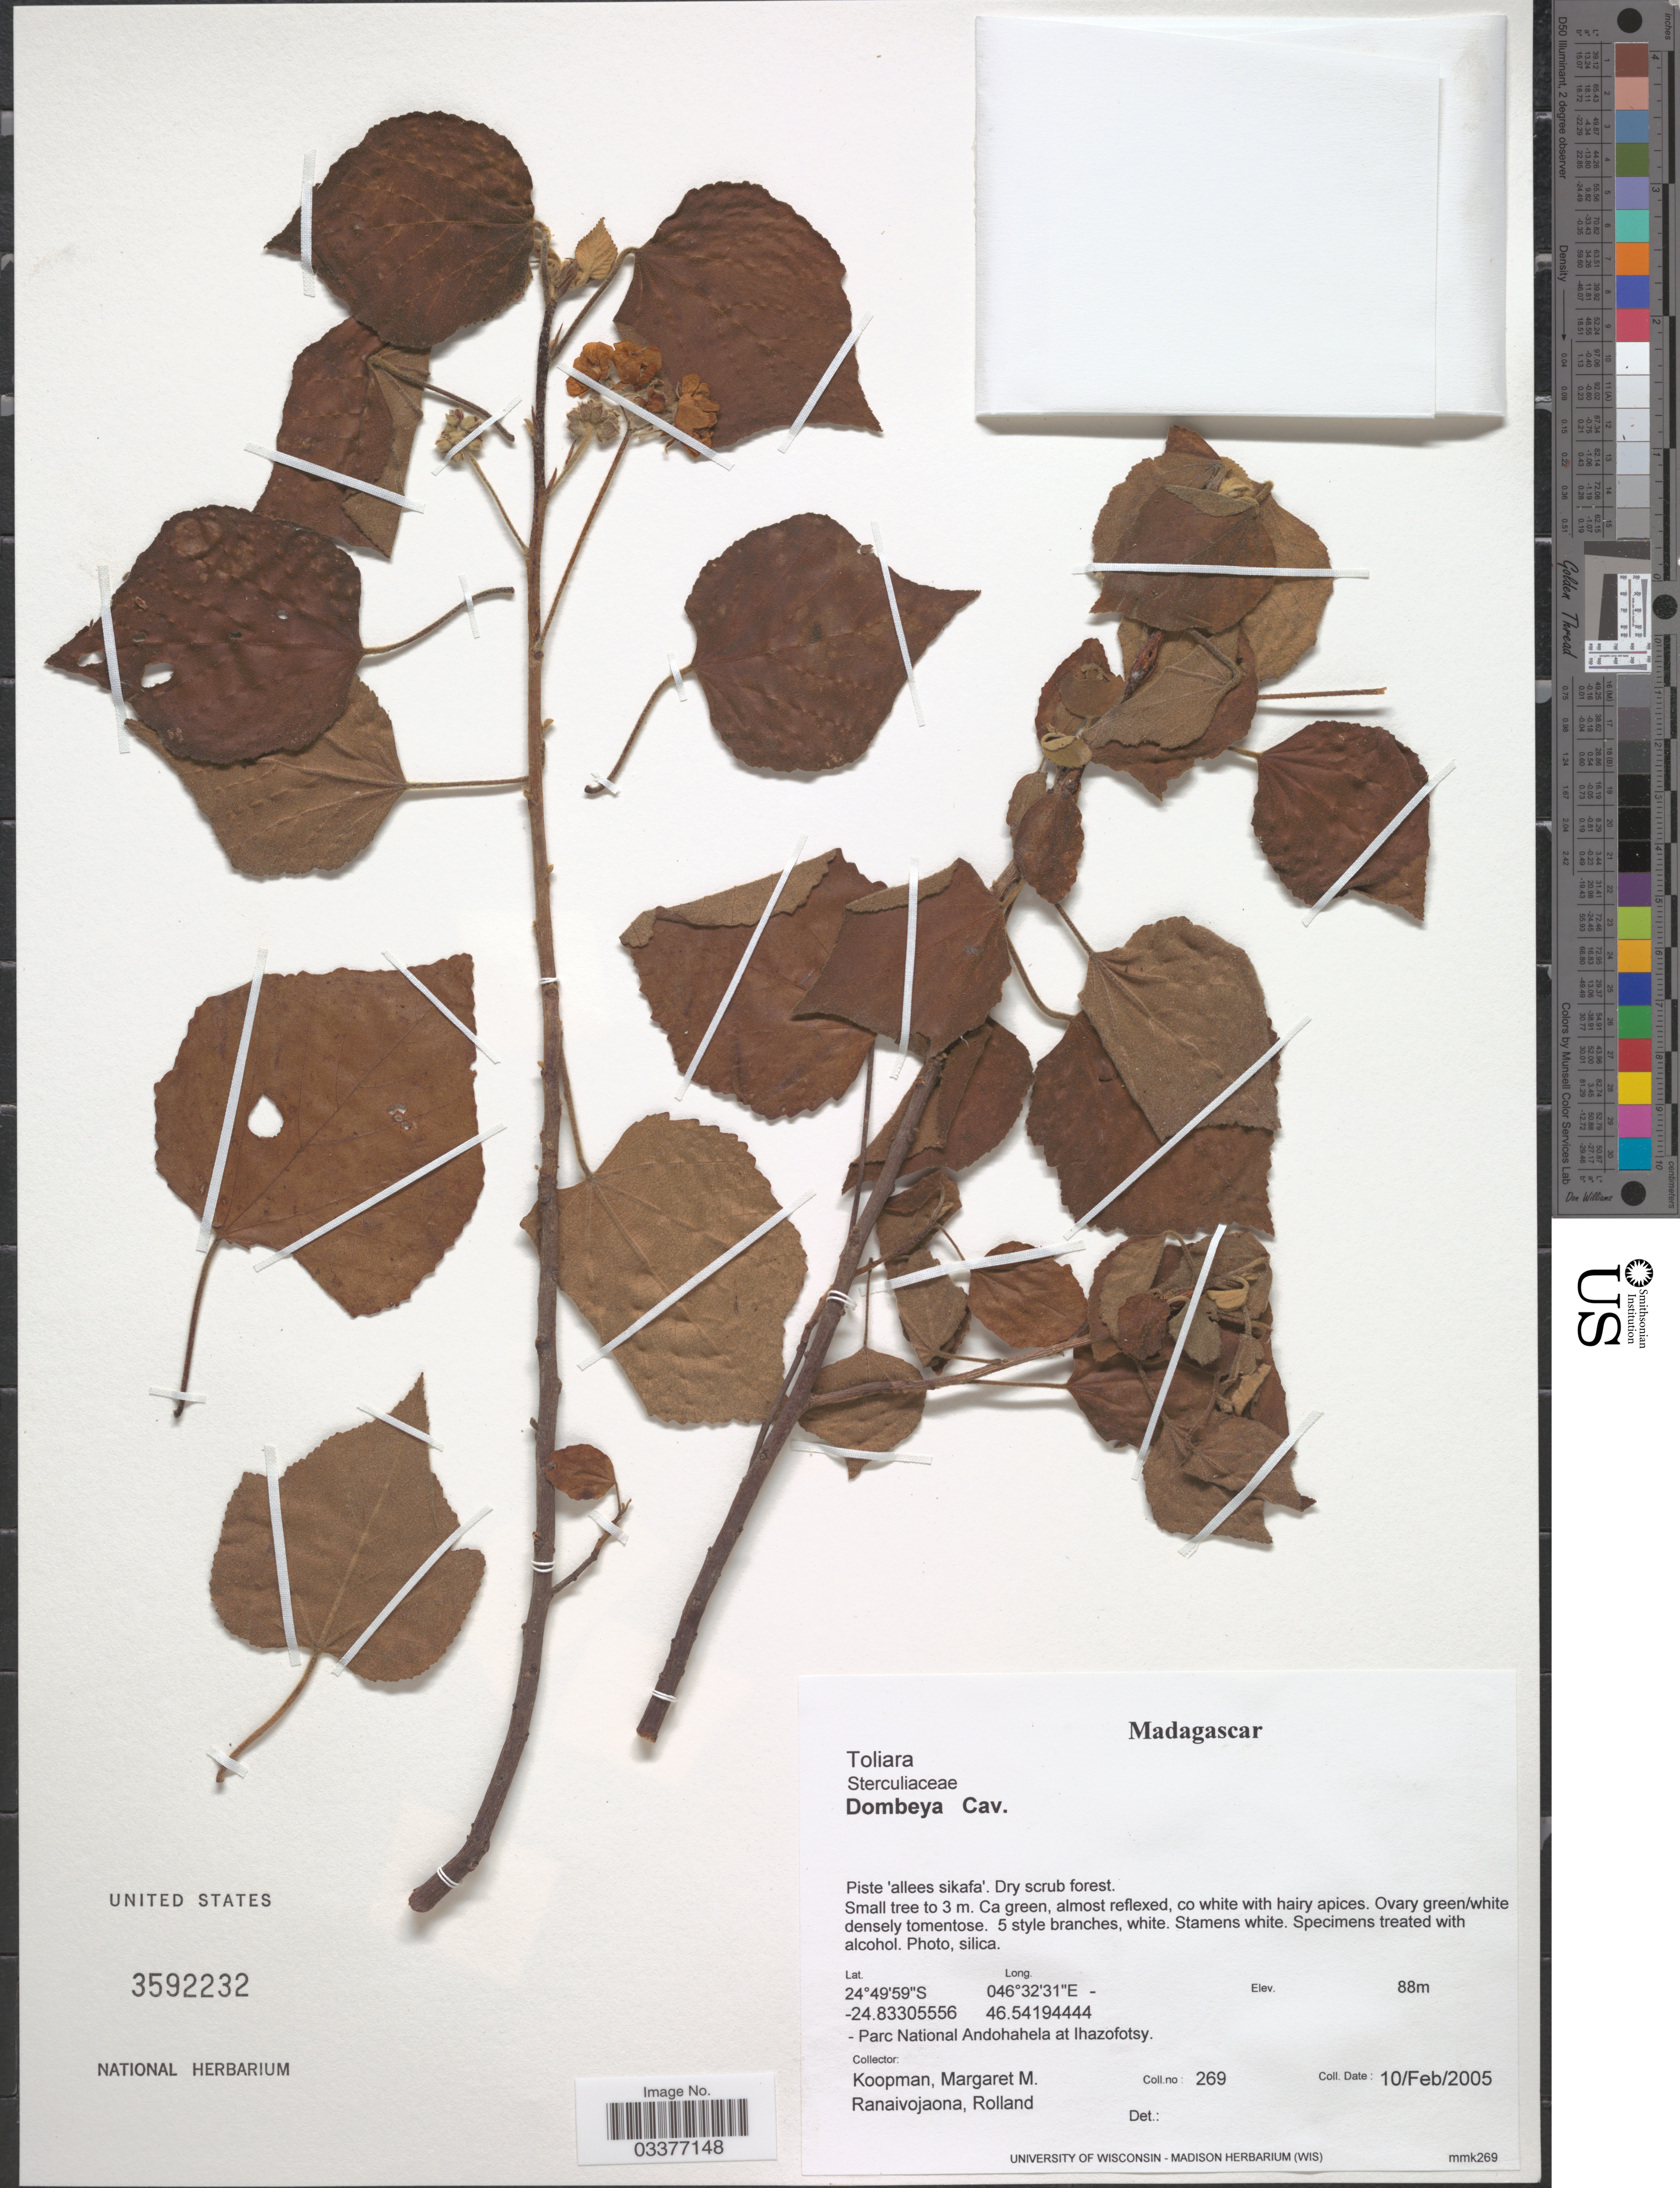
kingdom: Plantae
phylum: Tracheophyta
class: Magnoliopsida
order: Malvales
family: Malvaceae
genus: Dombeya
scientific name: Dombeya greveana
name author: Baill.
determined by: Jourdain-Fievet, L.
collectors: M. M. Koopman & R. Ranaivojaona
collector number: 269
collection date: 2005-02-10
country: Madagascar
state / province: Anosy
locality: Parc National Andohahela at Ihazofotsy.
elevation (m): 88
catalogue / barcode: US 3592232